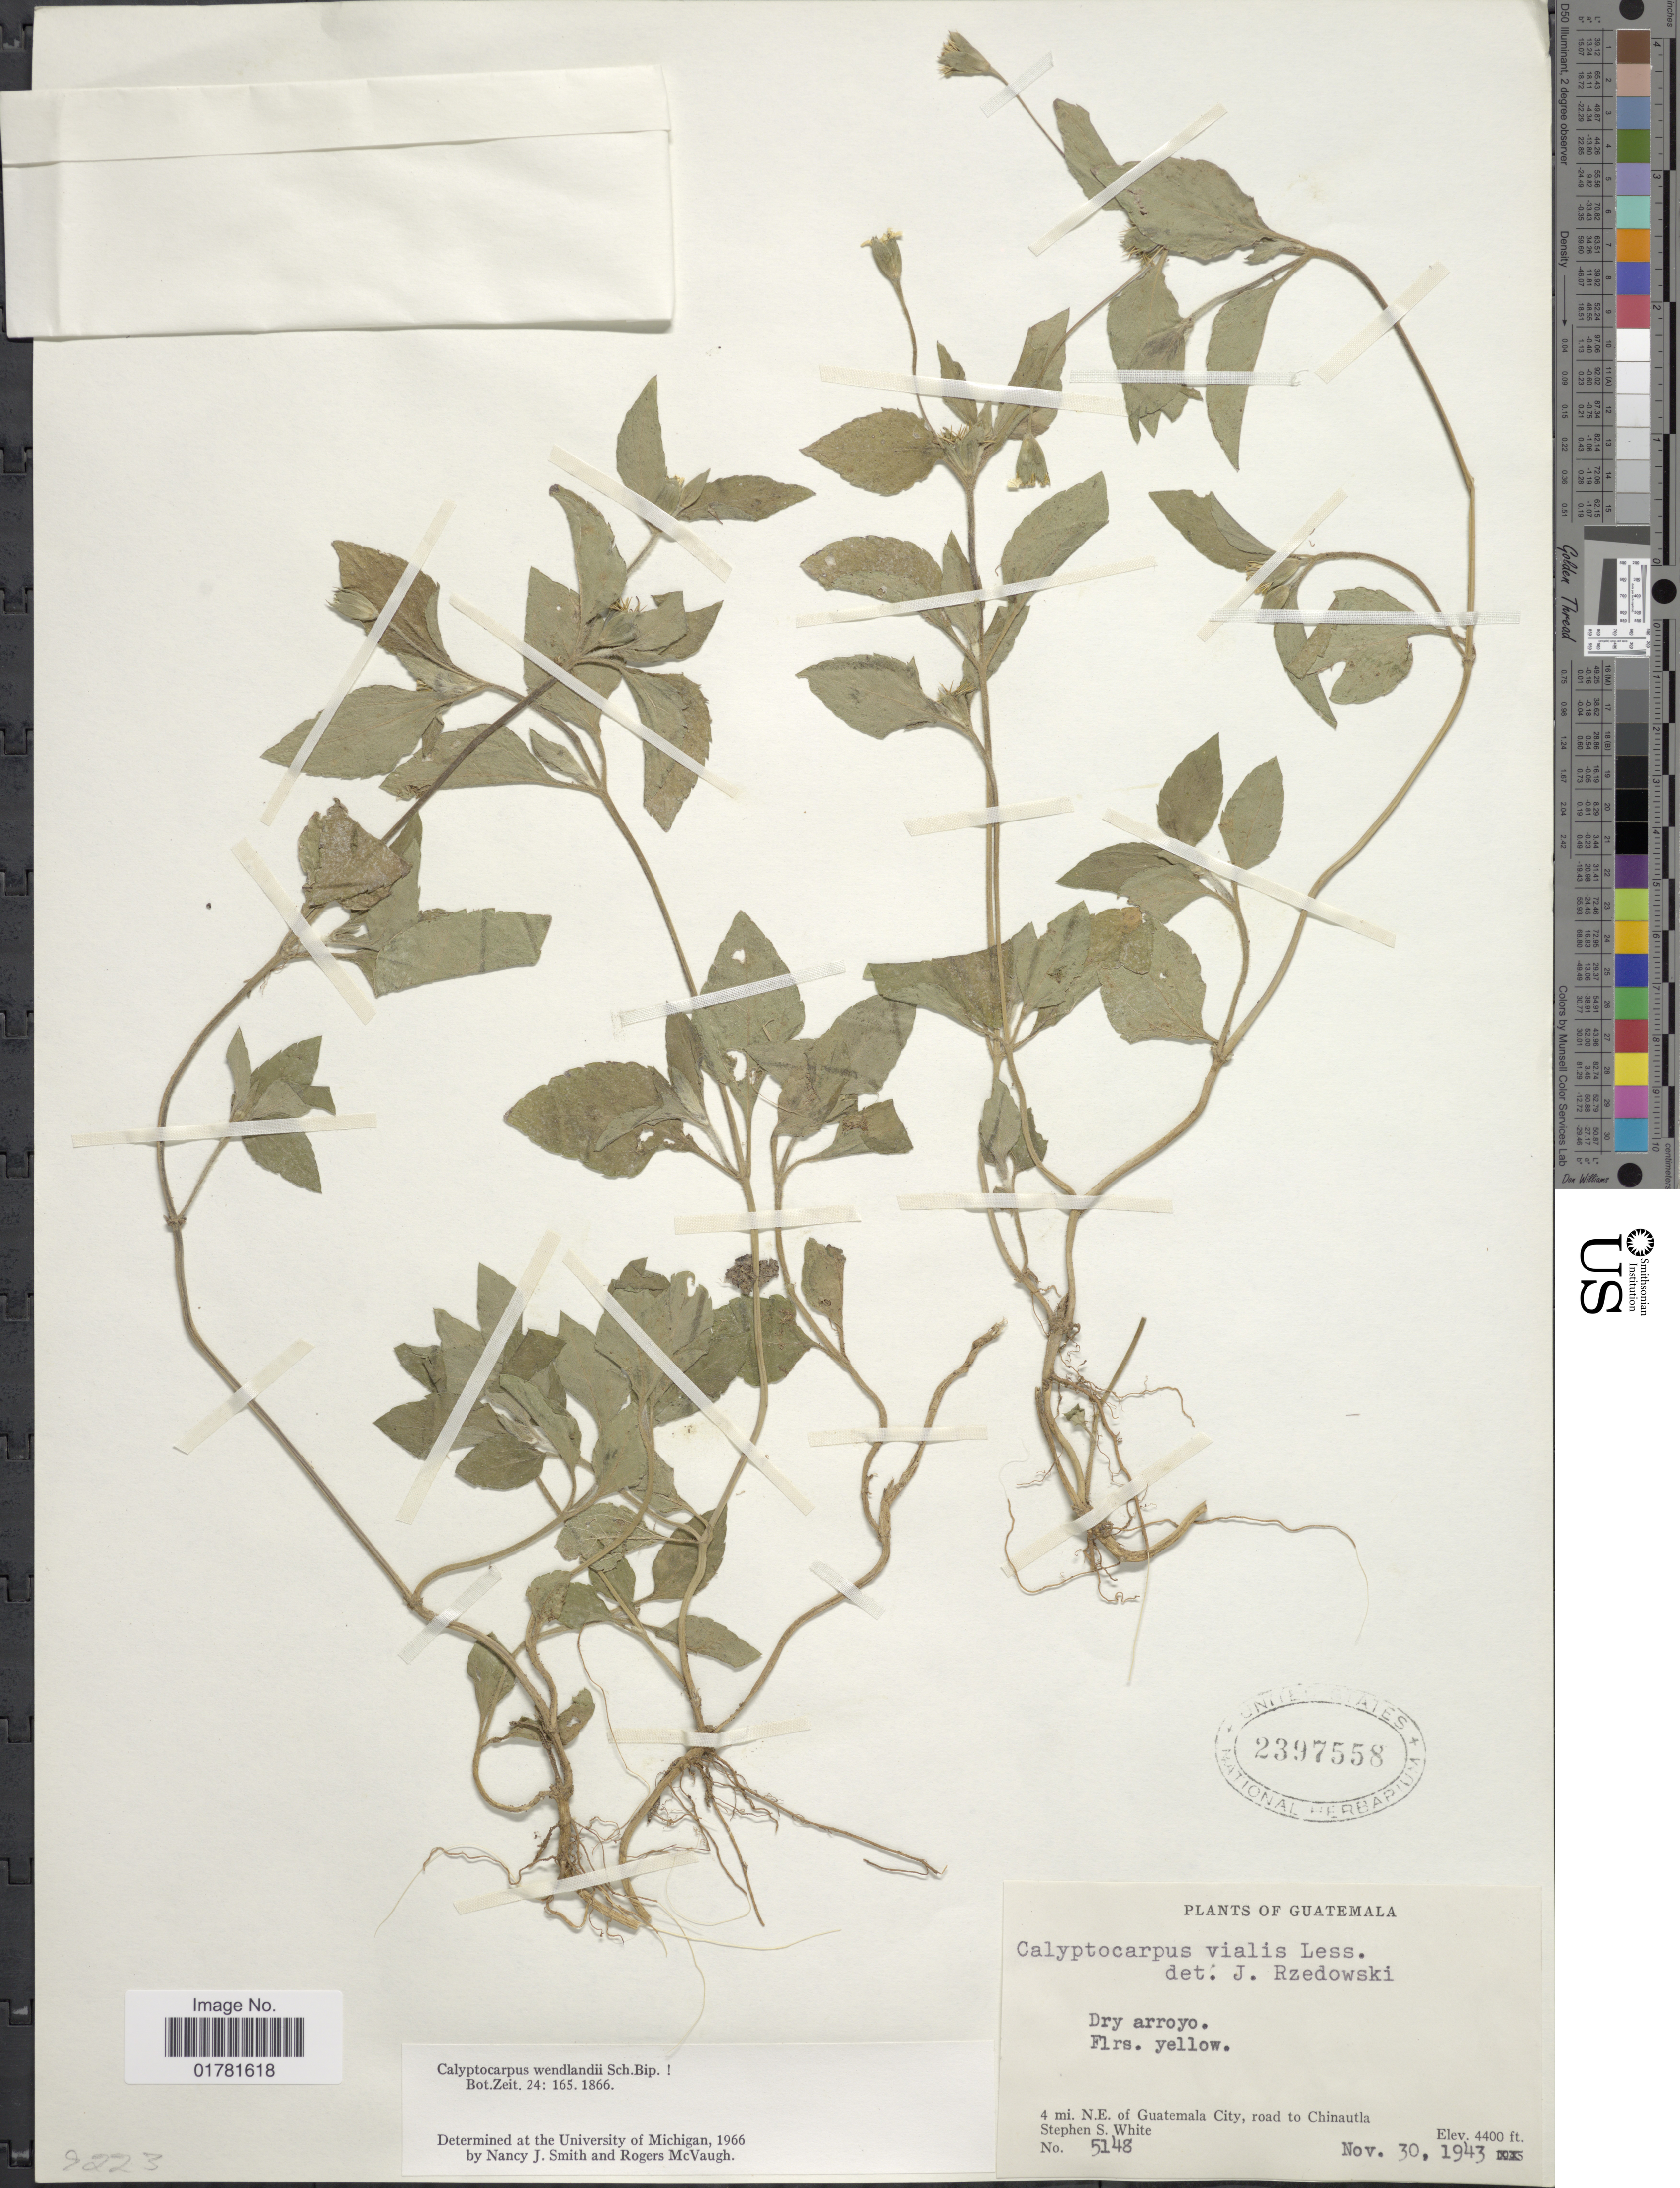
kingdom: Plantae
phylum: Tracheophyta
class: Magnoliopsida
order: Asterales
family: Asteraceae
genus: Calyptocarpus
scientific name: Calyptocarpus wendlandii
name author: Sch. Bip.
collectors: S. S. White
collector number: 5148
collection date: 1943-11-30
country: Guatemala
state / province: Guatemala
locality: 4 mi N.E. of Guatemala City, road to Chinautla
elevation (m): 1341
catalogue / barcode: US 2397558